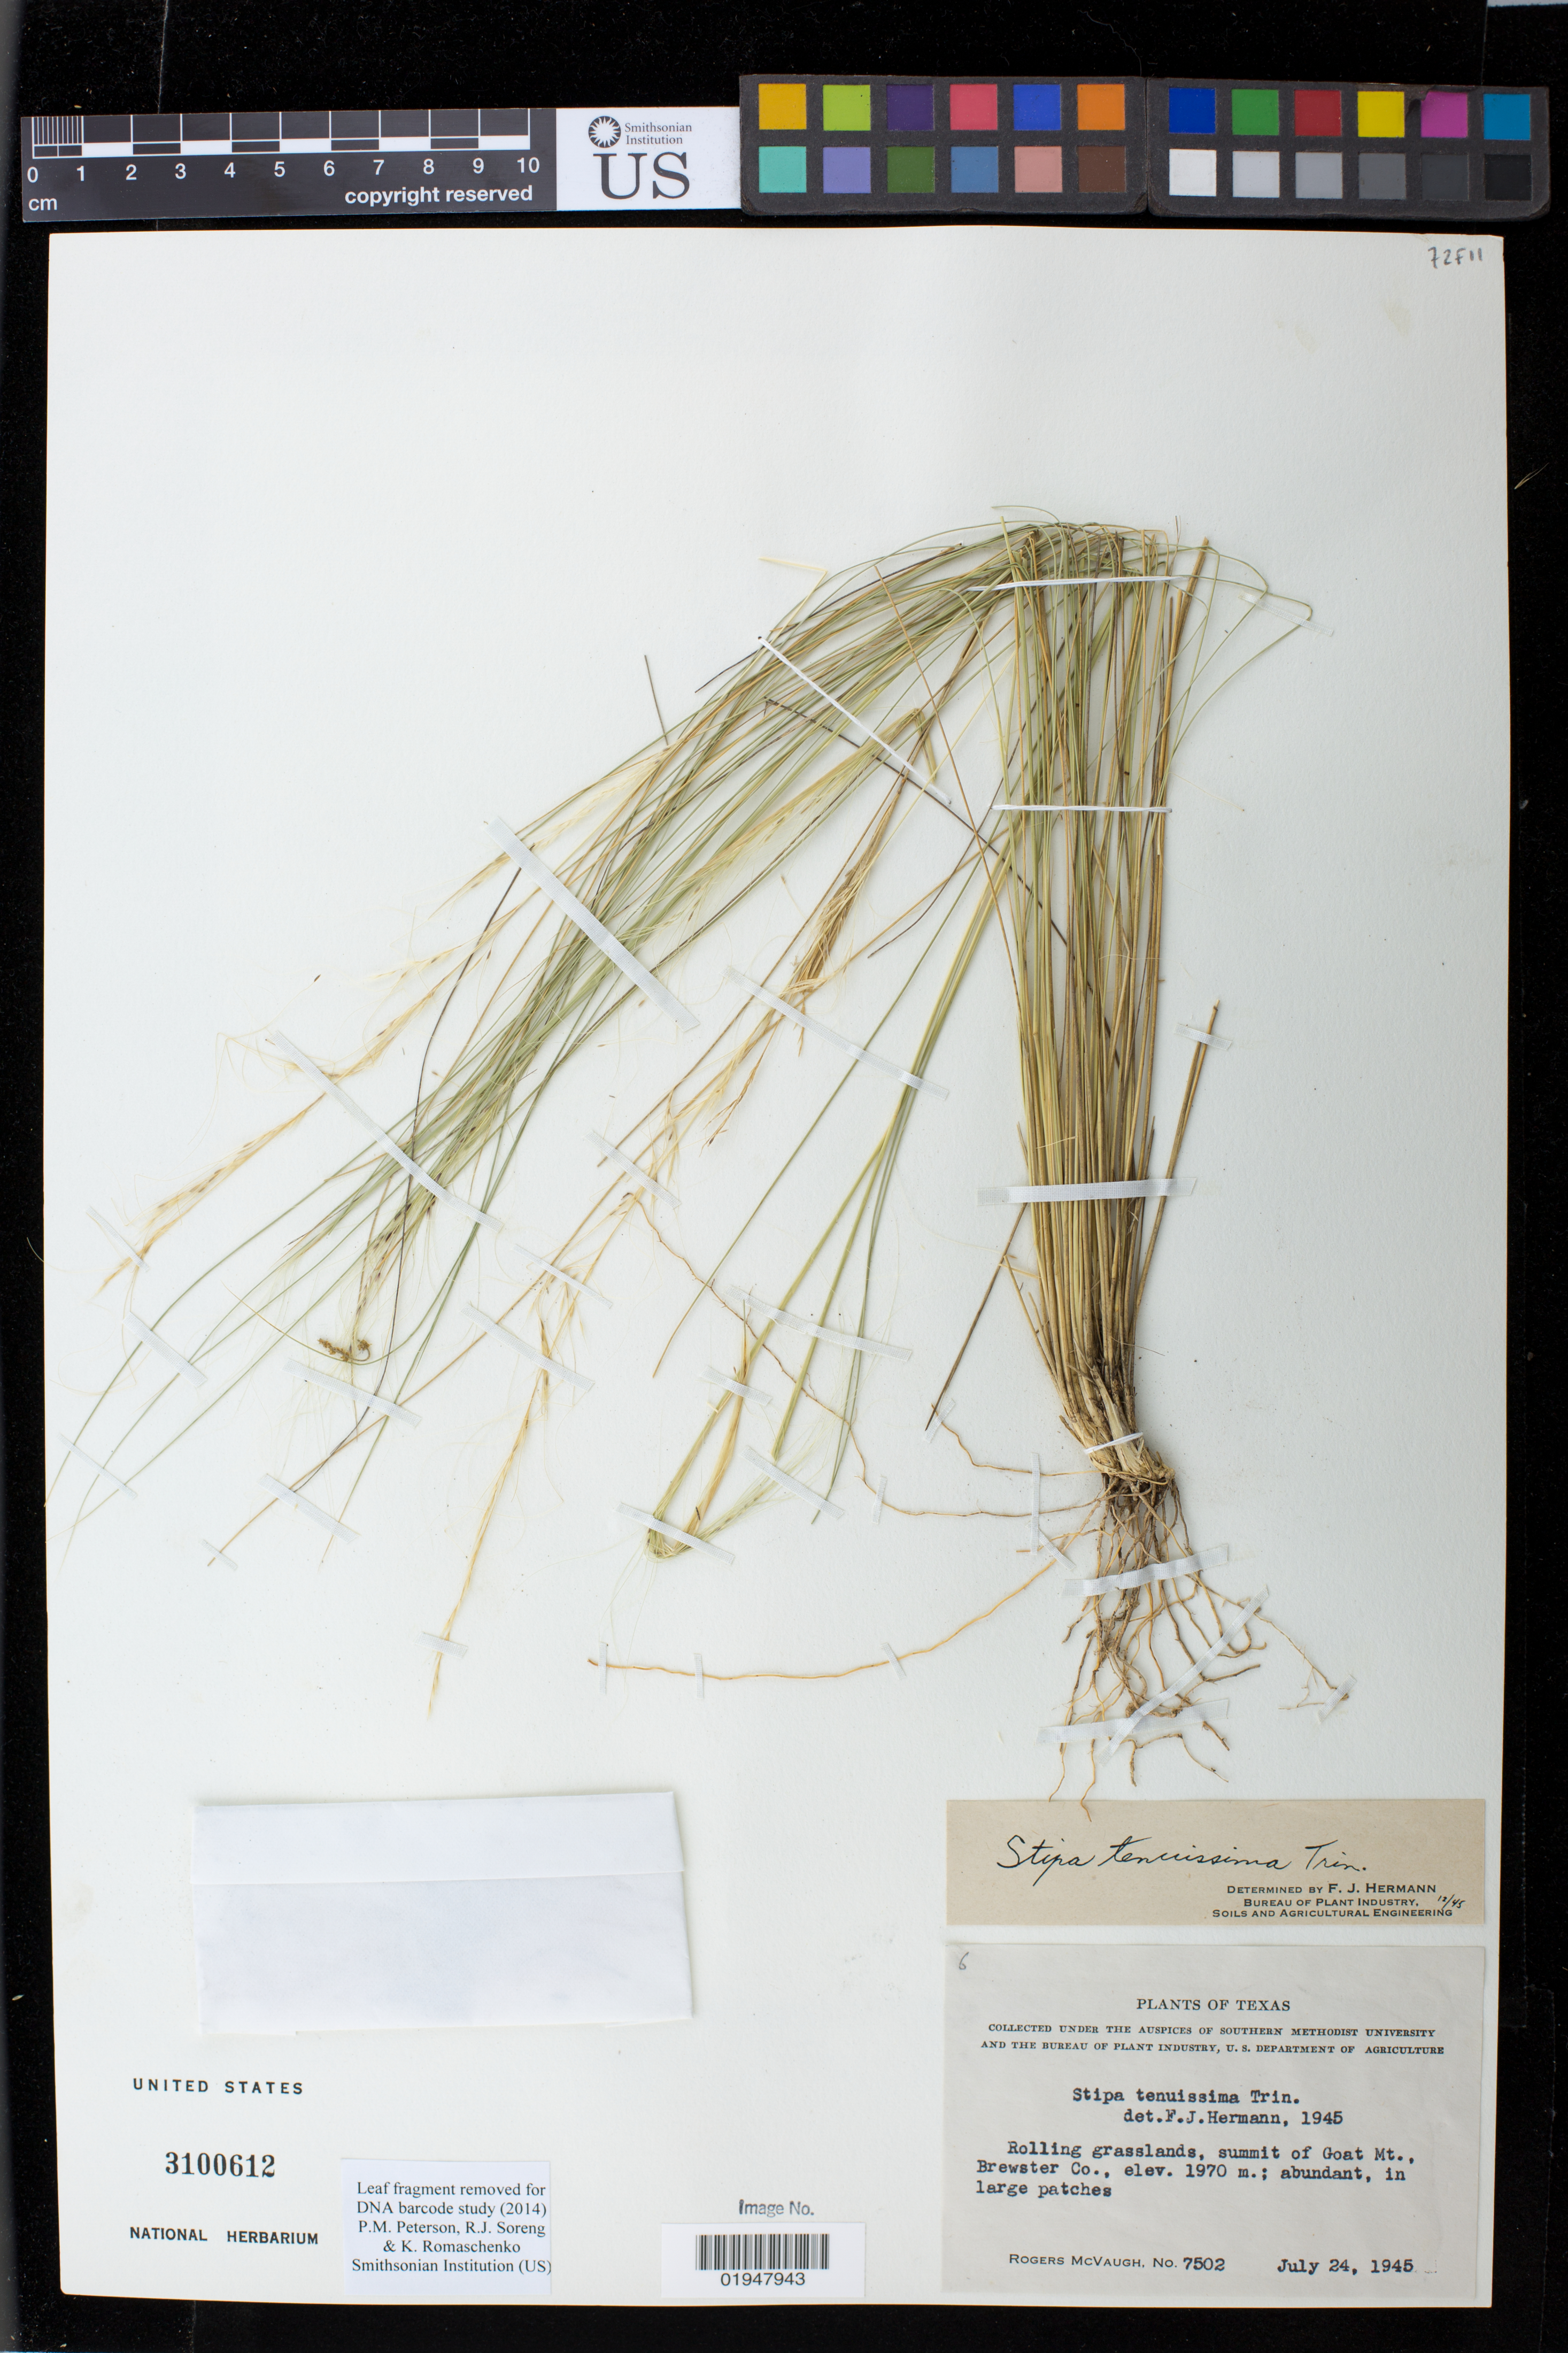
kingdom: Plantae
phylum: Tracheophyta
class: Liliopsida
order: Poales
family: Poaceae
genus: Nassella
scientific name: Nassella tenuissima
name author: (Trin.) Barkworth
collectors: R. McVaugh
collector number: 7502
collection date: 1945-07-24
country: United States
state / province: Texas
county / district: Brewster County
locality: summit of Goat Mt.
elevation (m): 1970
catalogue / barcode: US 3100612